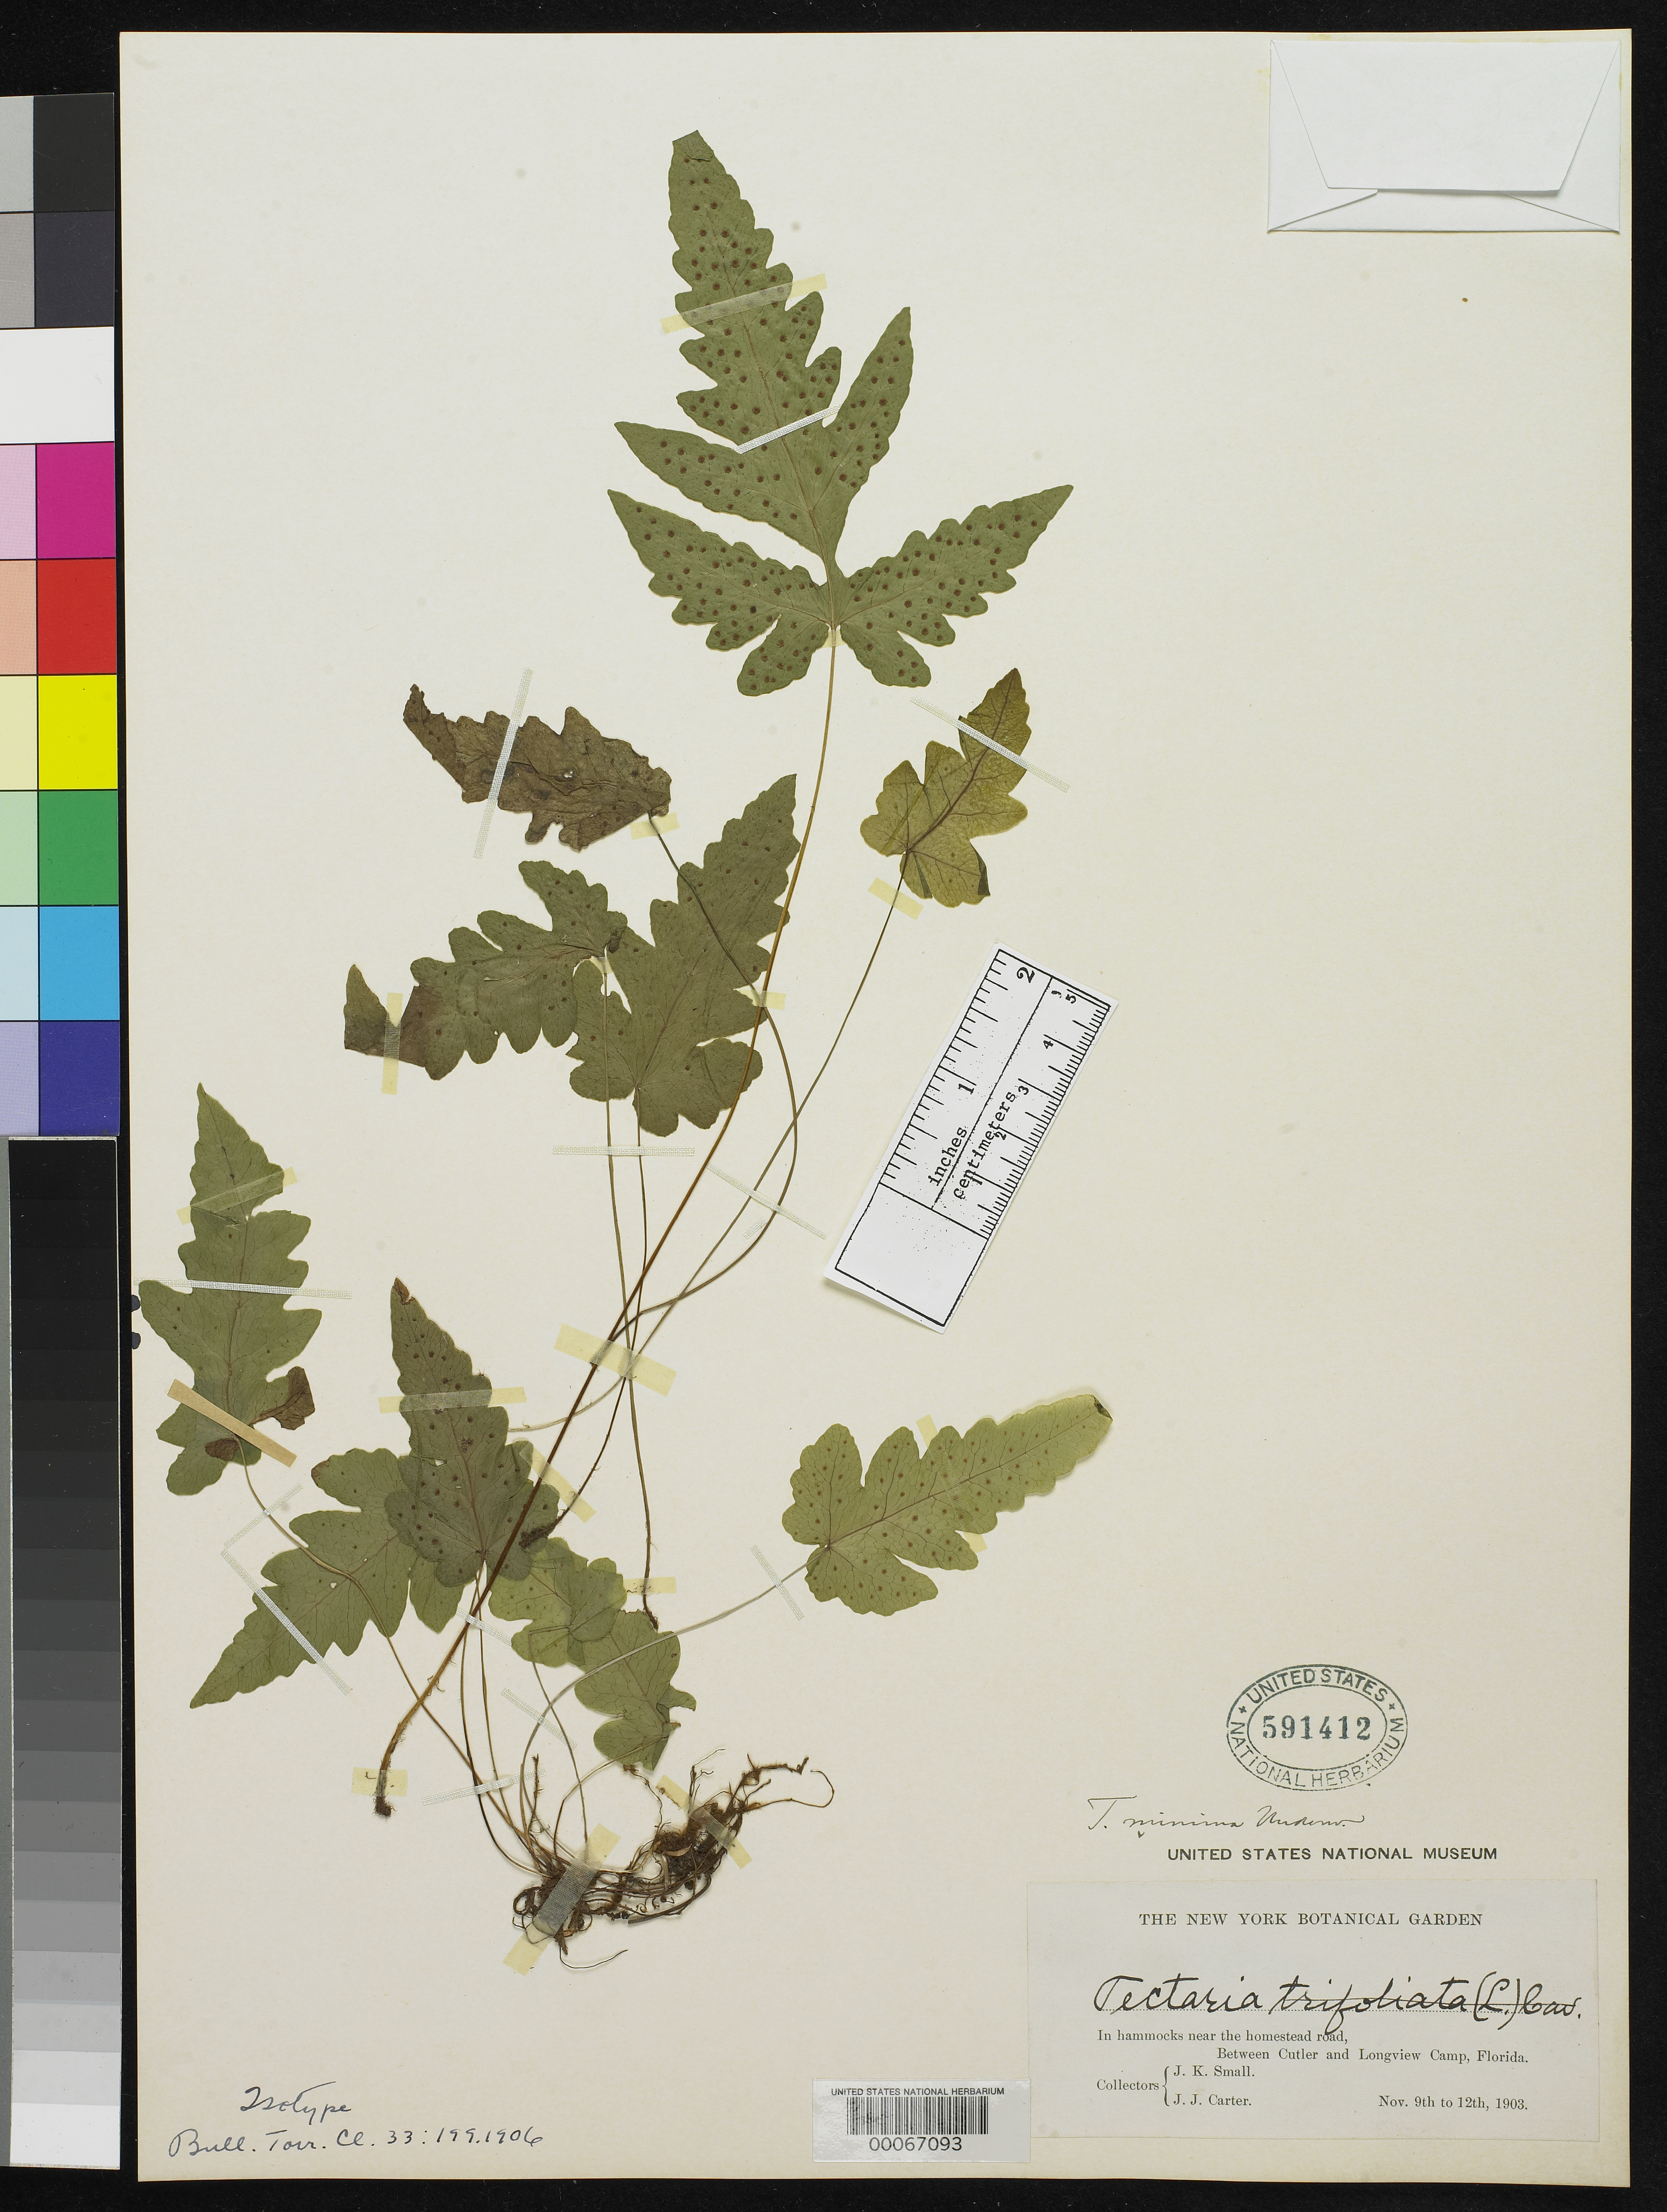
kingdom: Plantae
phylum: Tracheophyta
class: Polypodiopsida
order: Polypodiales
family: Tectariaceae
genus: Tectaria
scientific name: Tectaria minima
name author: Underw.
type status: Type Collection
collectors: J. K. Small & J. J. Carter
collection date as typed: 09 Nov 1903 to 12 Nov 1903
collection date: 1903-11-09/1903-11-12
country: United States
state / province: Florida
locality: Between Cutler and Longview Camp.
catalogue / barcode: US 591412